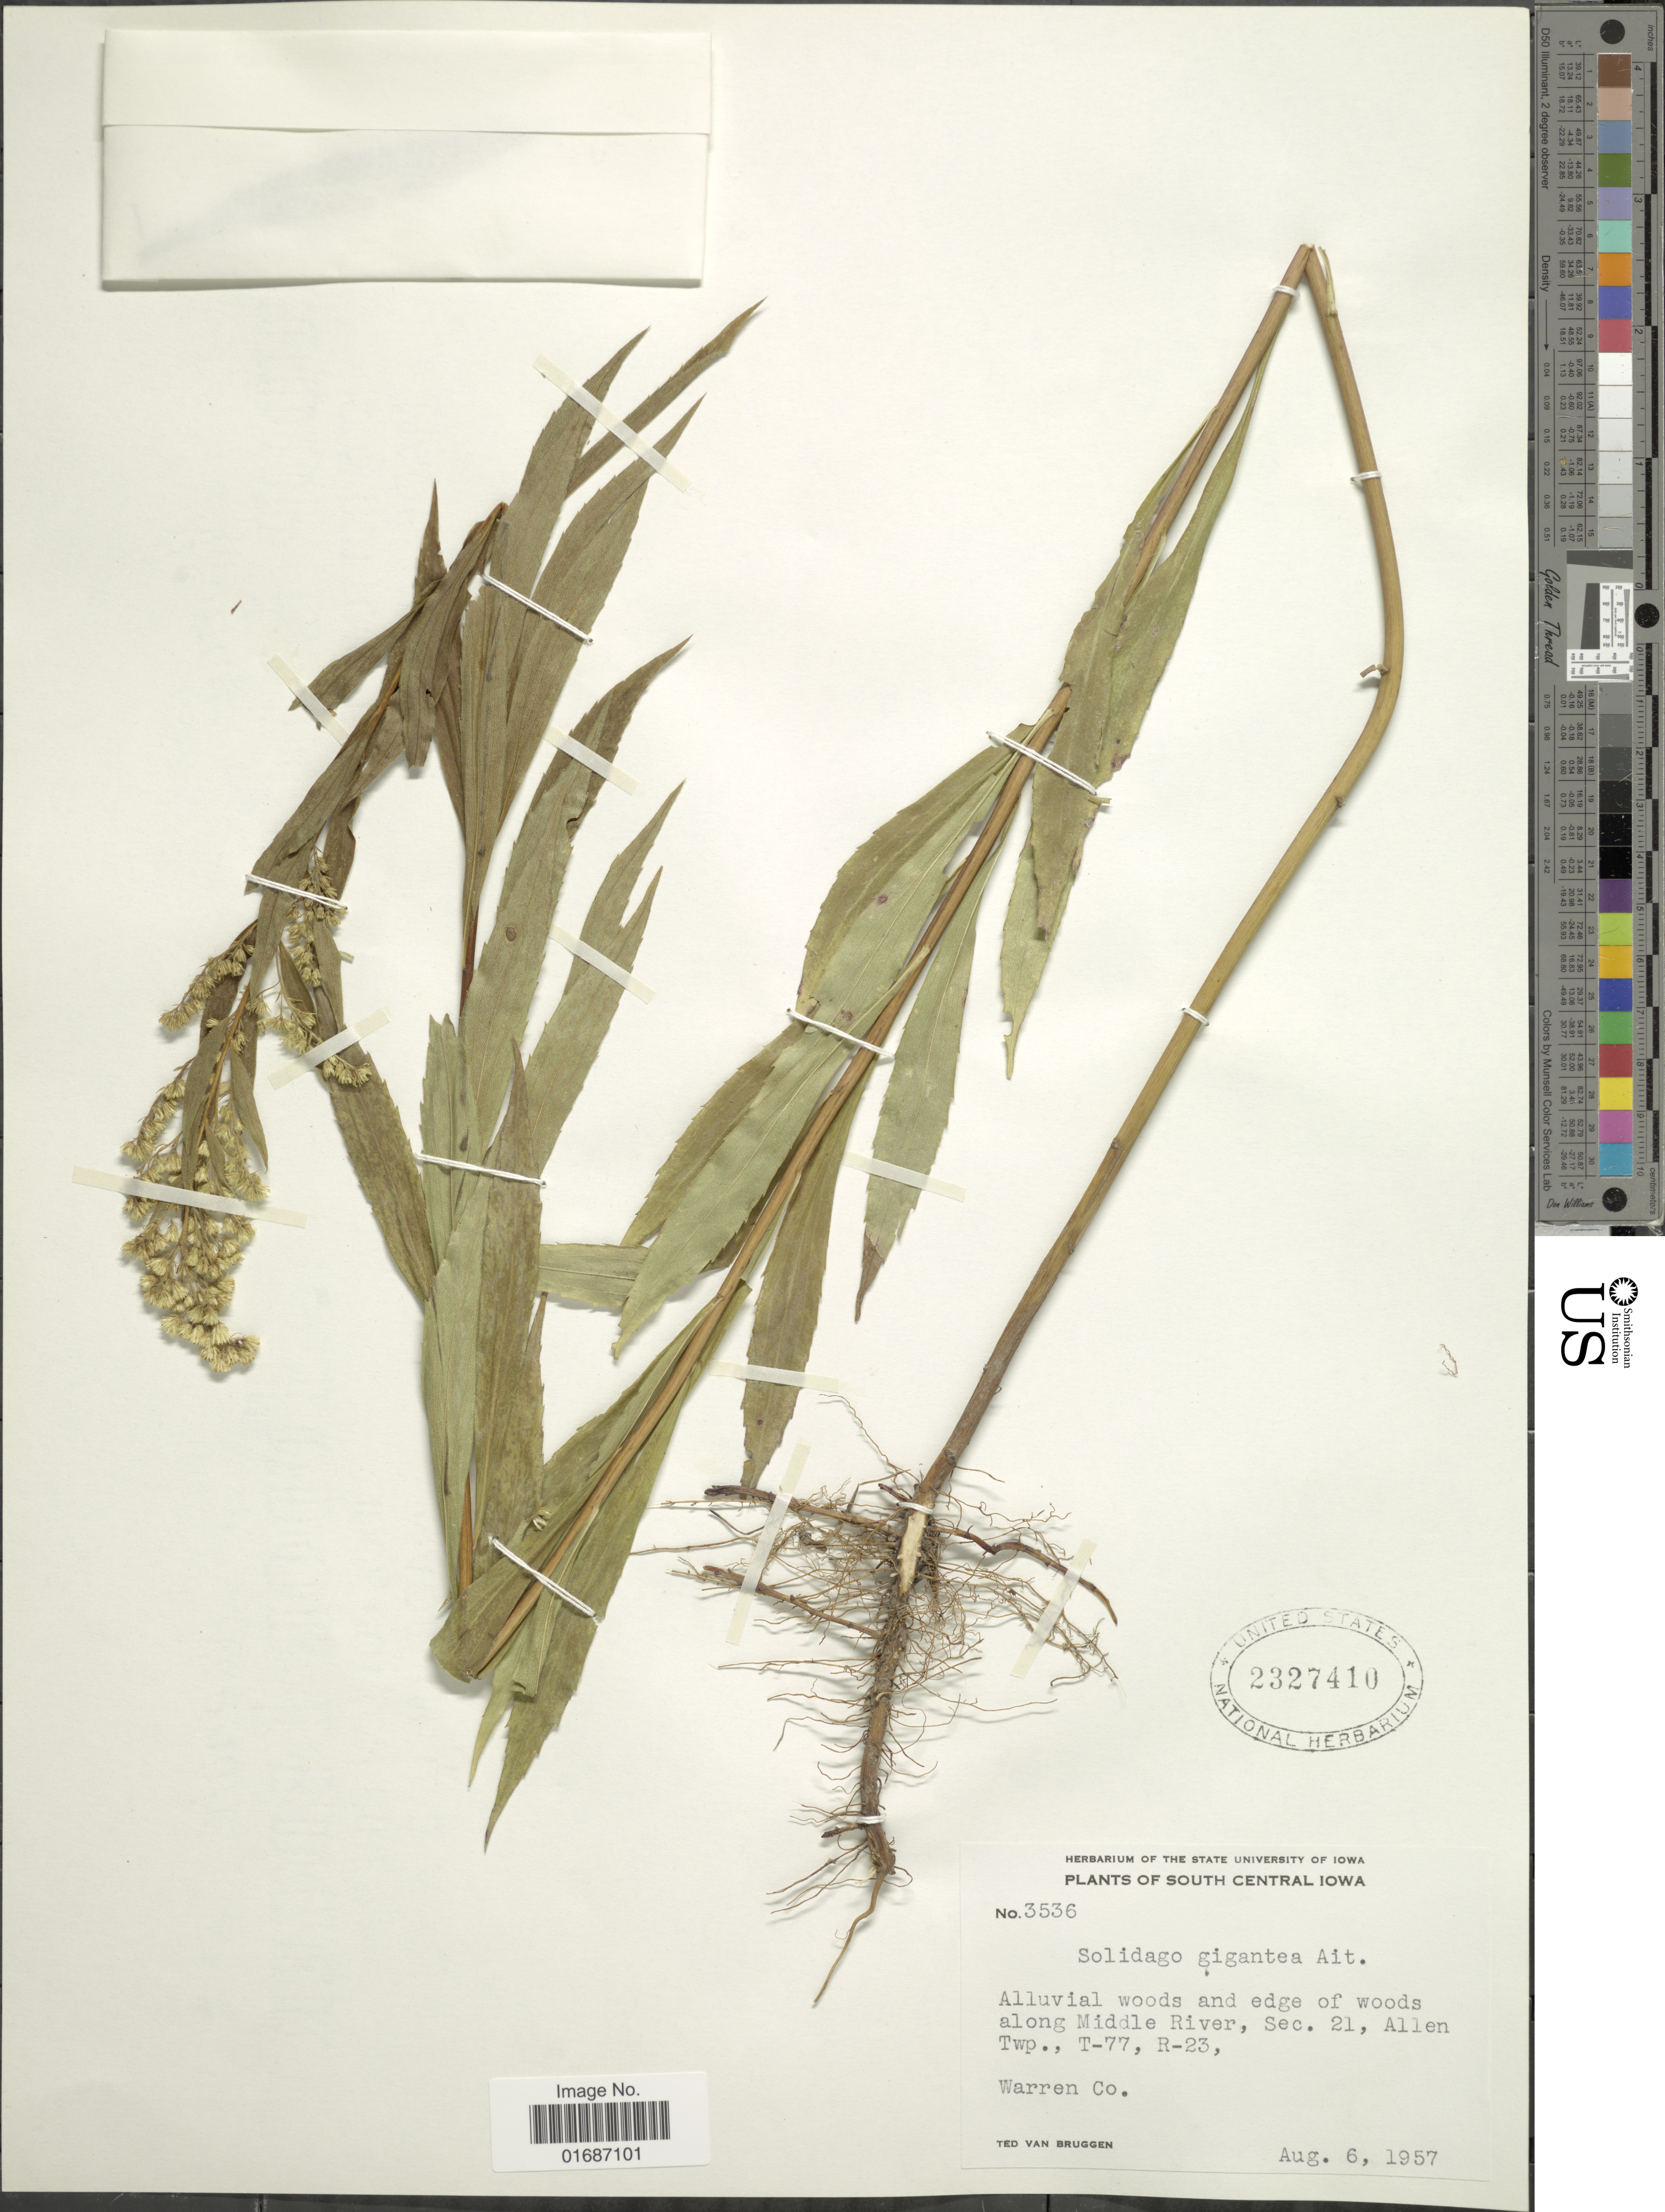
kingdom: Plantae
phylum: Tracheophyta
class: Magnoliopsida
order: Asterales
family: Asteraceae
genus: Solidago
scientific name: Solidago gigantea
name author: Aiton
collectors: T. van Bruggen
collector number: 3536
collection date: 1957-08-06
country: United States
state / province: Iowa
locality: South Central Iowa, Alluvial woods and edge of woods along Middle River, Sec. 21, Allen Twp., T-77, R-23, Warren Co.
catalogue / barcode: US 2327410